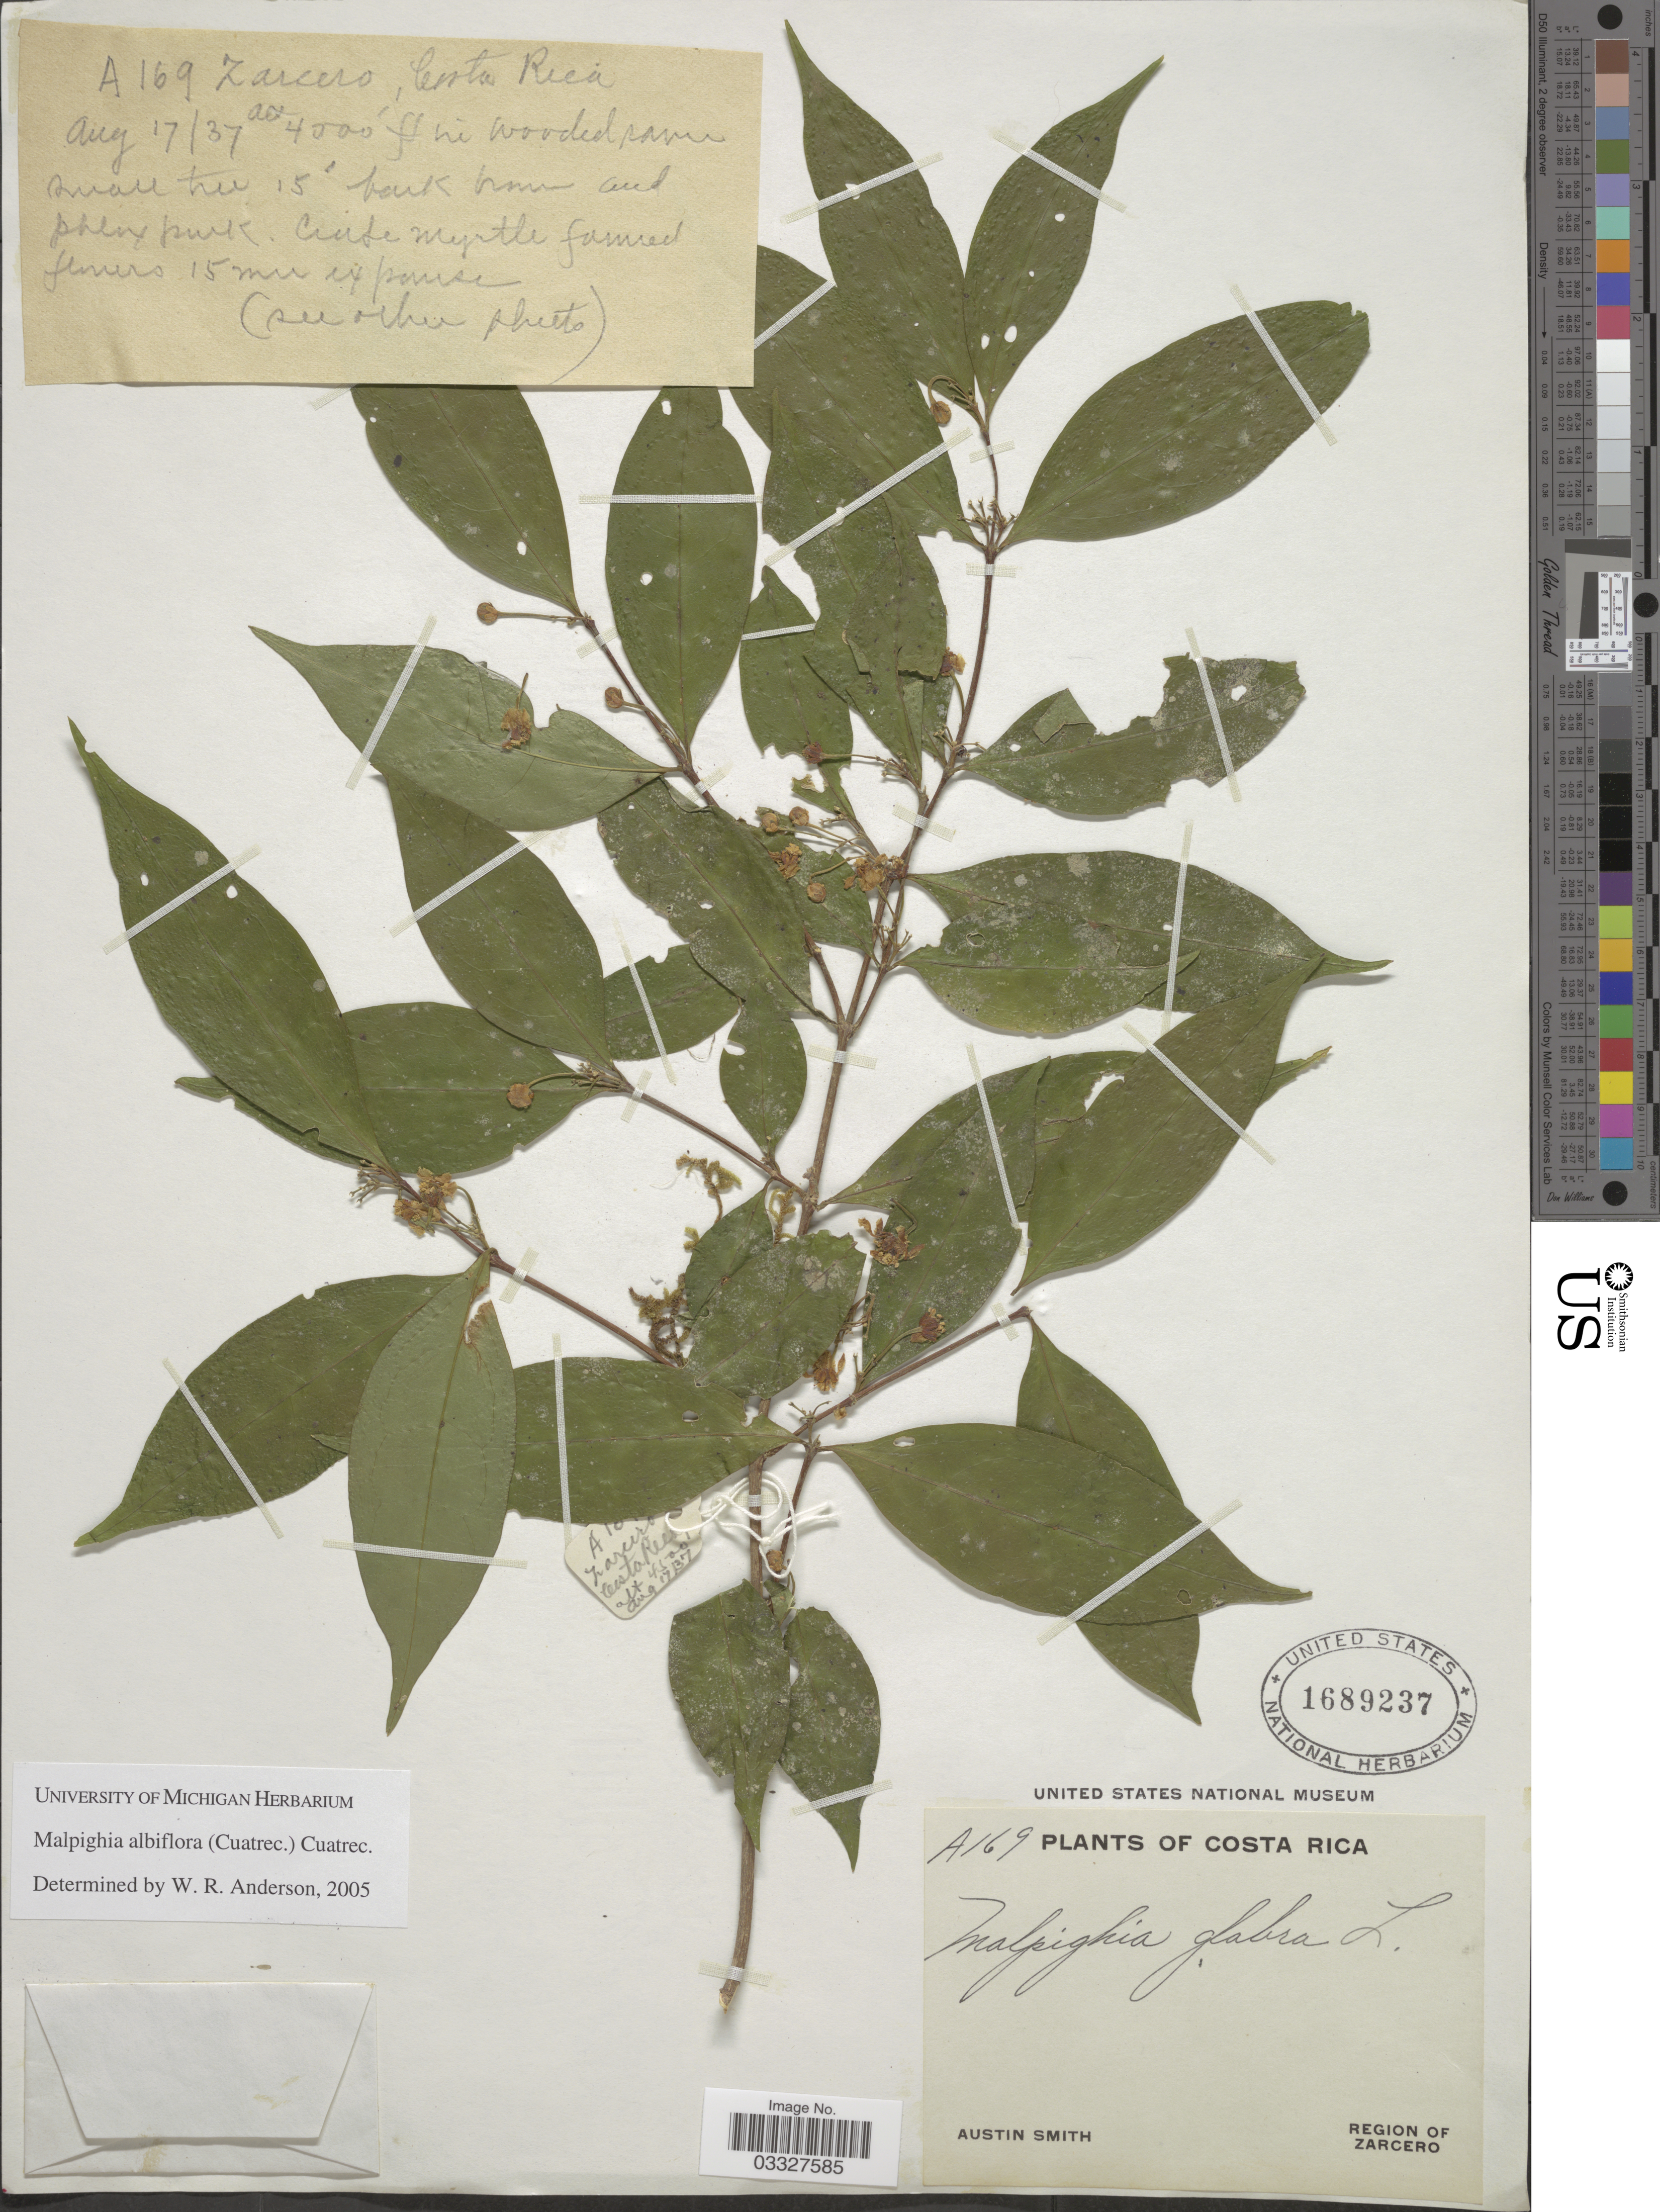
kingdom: Plantae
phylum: Tracheophyta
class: Magnoliopsida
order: Malpighiales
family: Malpighiaceae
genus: Malpighia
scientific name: Malpighia albiflora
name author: (Cuatrec.) Cuatrec.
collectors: Aust P. Smith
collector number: A169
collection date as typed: Transcribed d/m/y: 17/8/37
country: Costa Rica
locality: Region of Zarcero.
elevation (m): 1219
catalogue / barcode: US 1689237